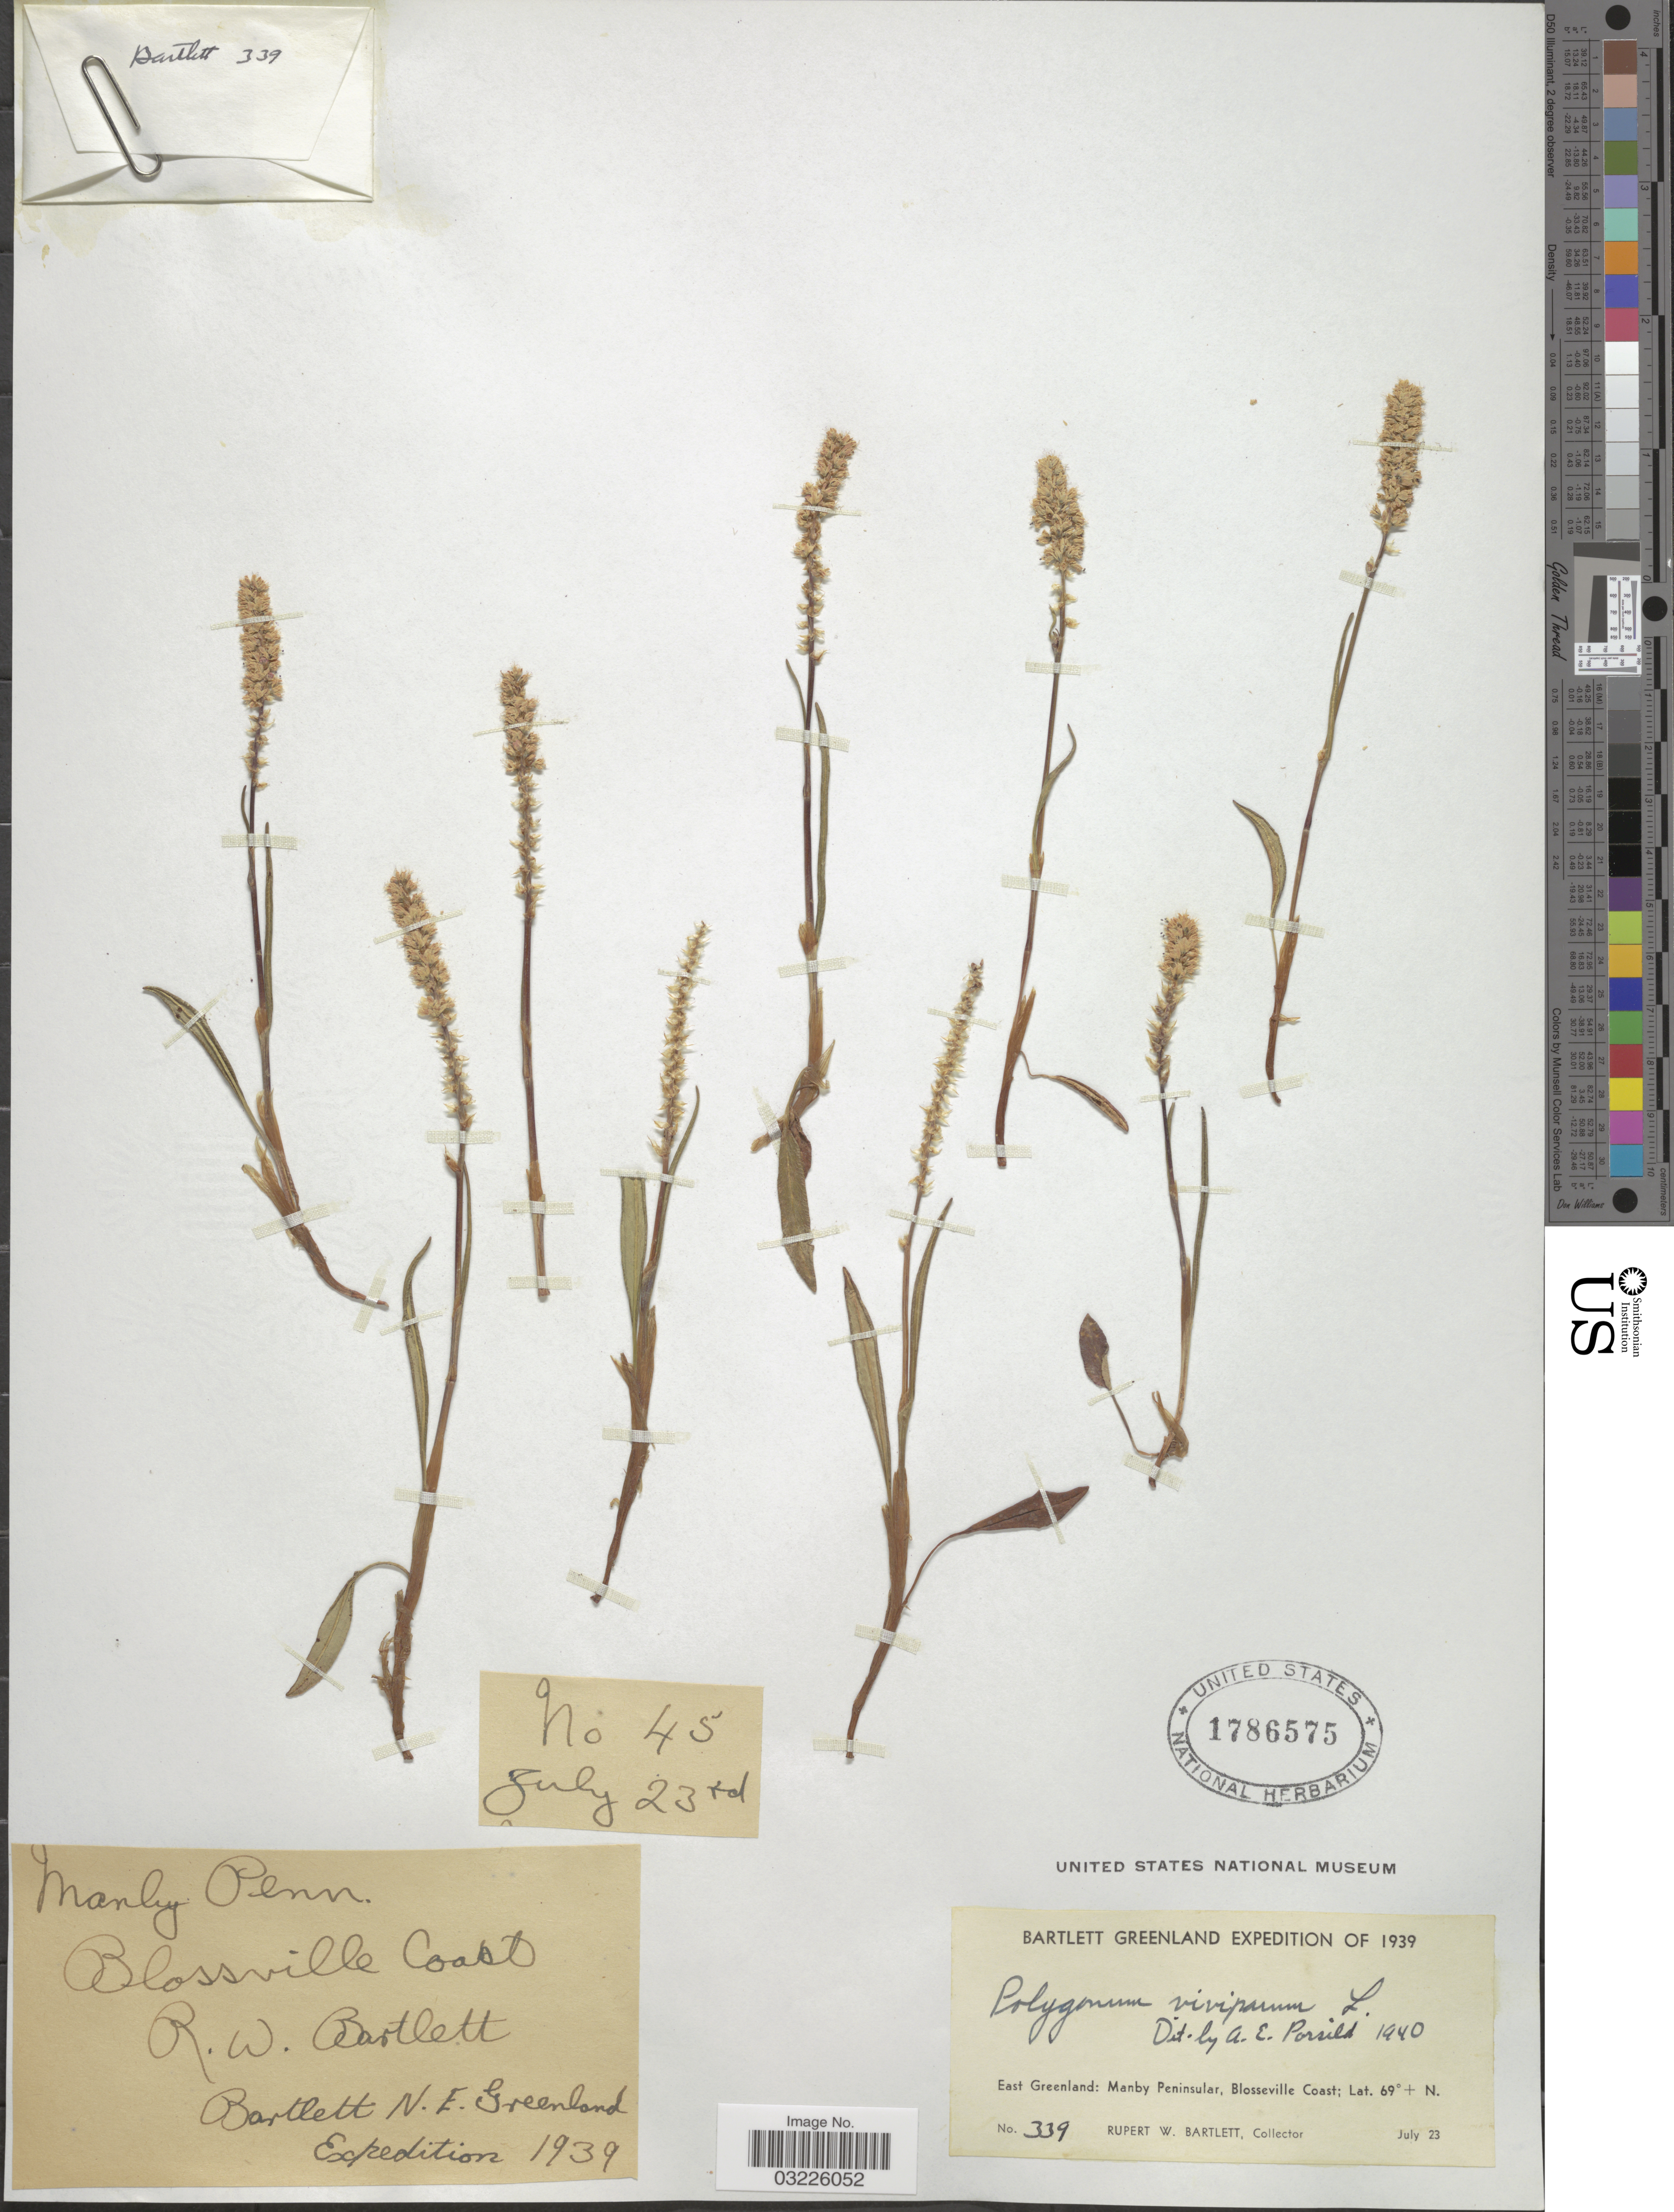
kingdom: Plantae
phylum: Tracheophyta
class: Magnoliopsida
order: Caryophyllales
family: Polygonaceae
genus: Bistorta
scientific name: Bistorta vivipara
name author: (L.) Delarbre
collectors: R. W. Bartlett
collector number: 339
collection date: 1939-07-23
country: Greenland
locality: N. East Greenland: Manby Peninsular, Blosseville Coast.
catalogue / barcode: US 1786575